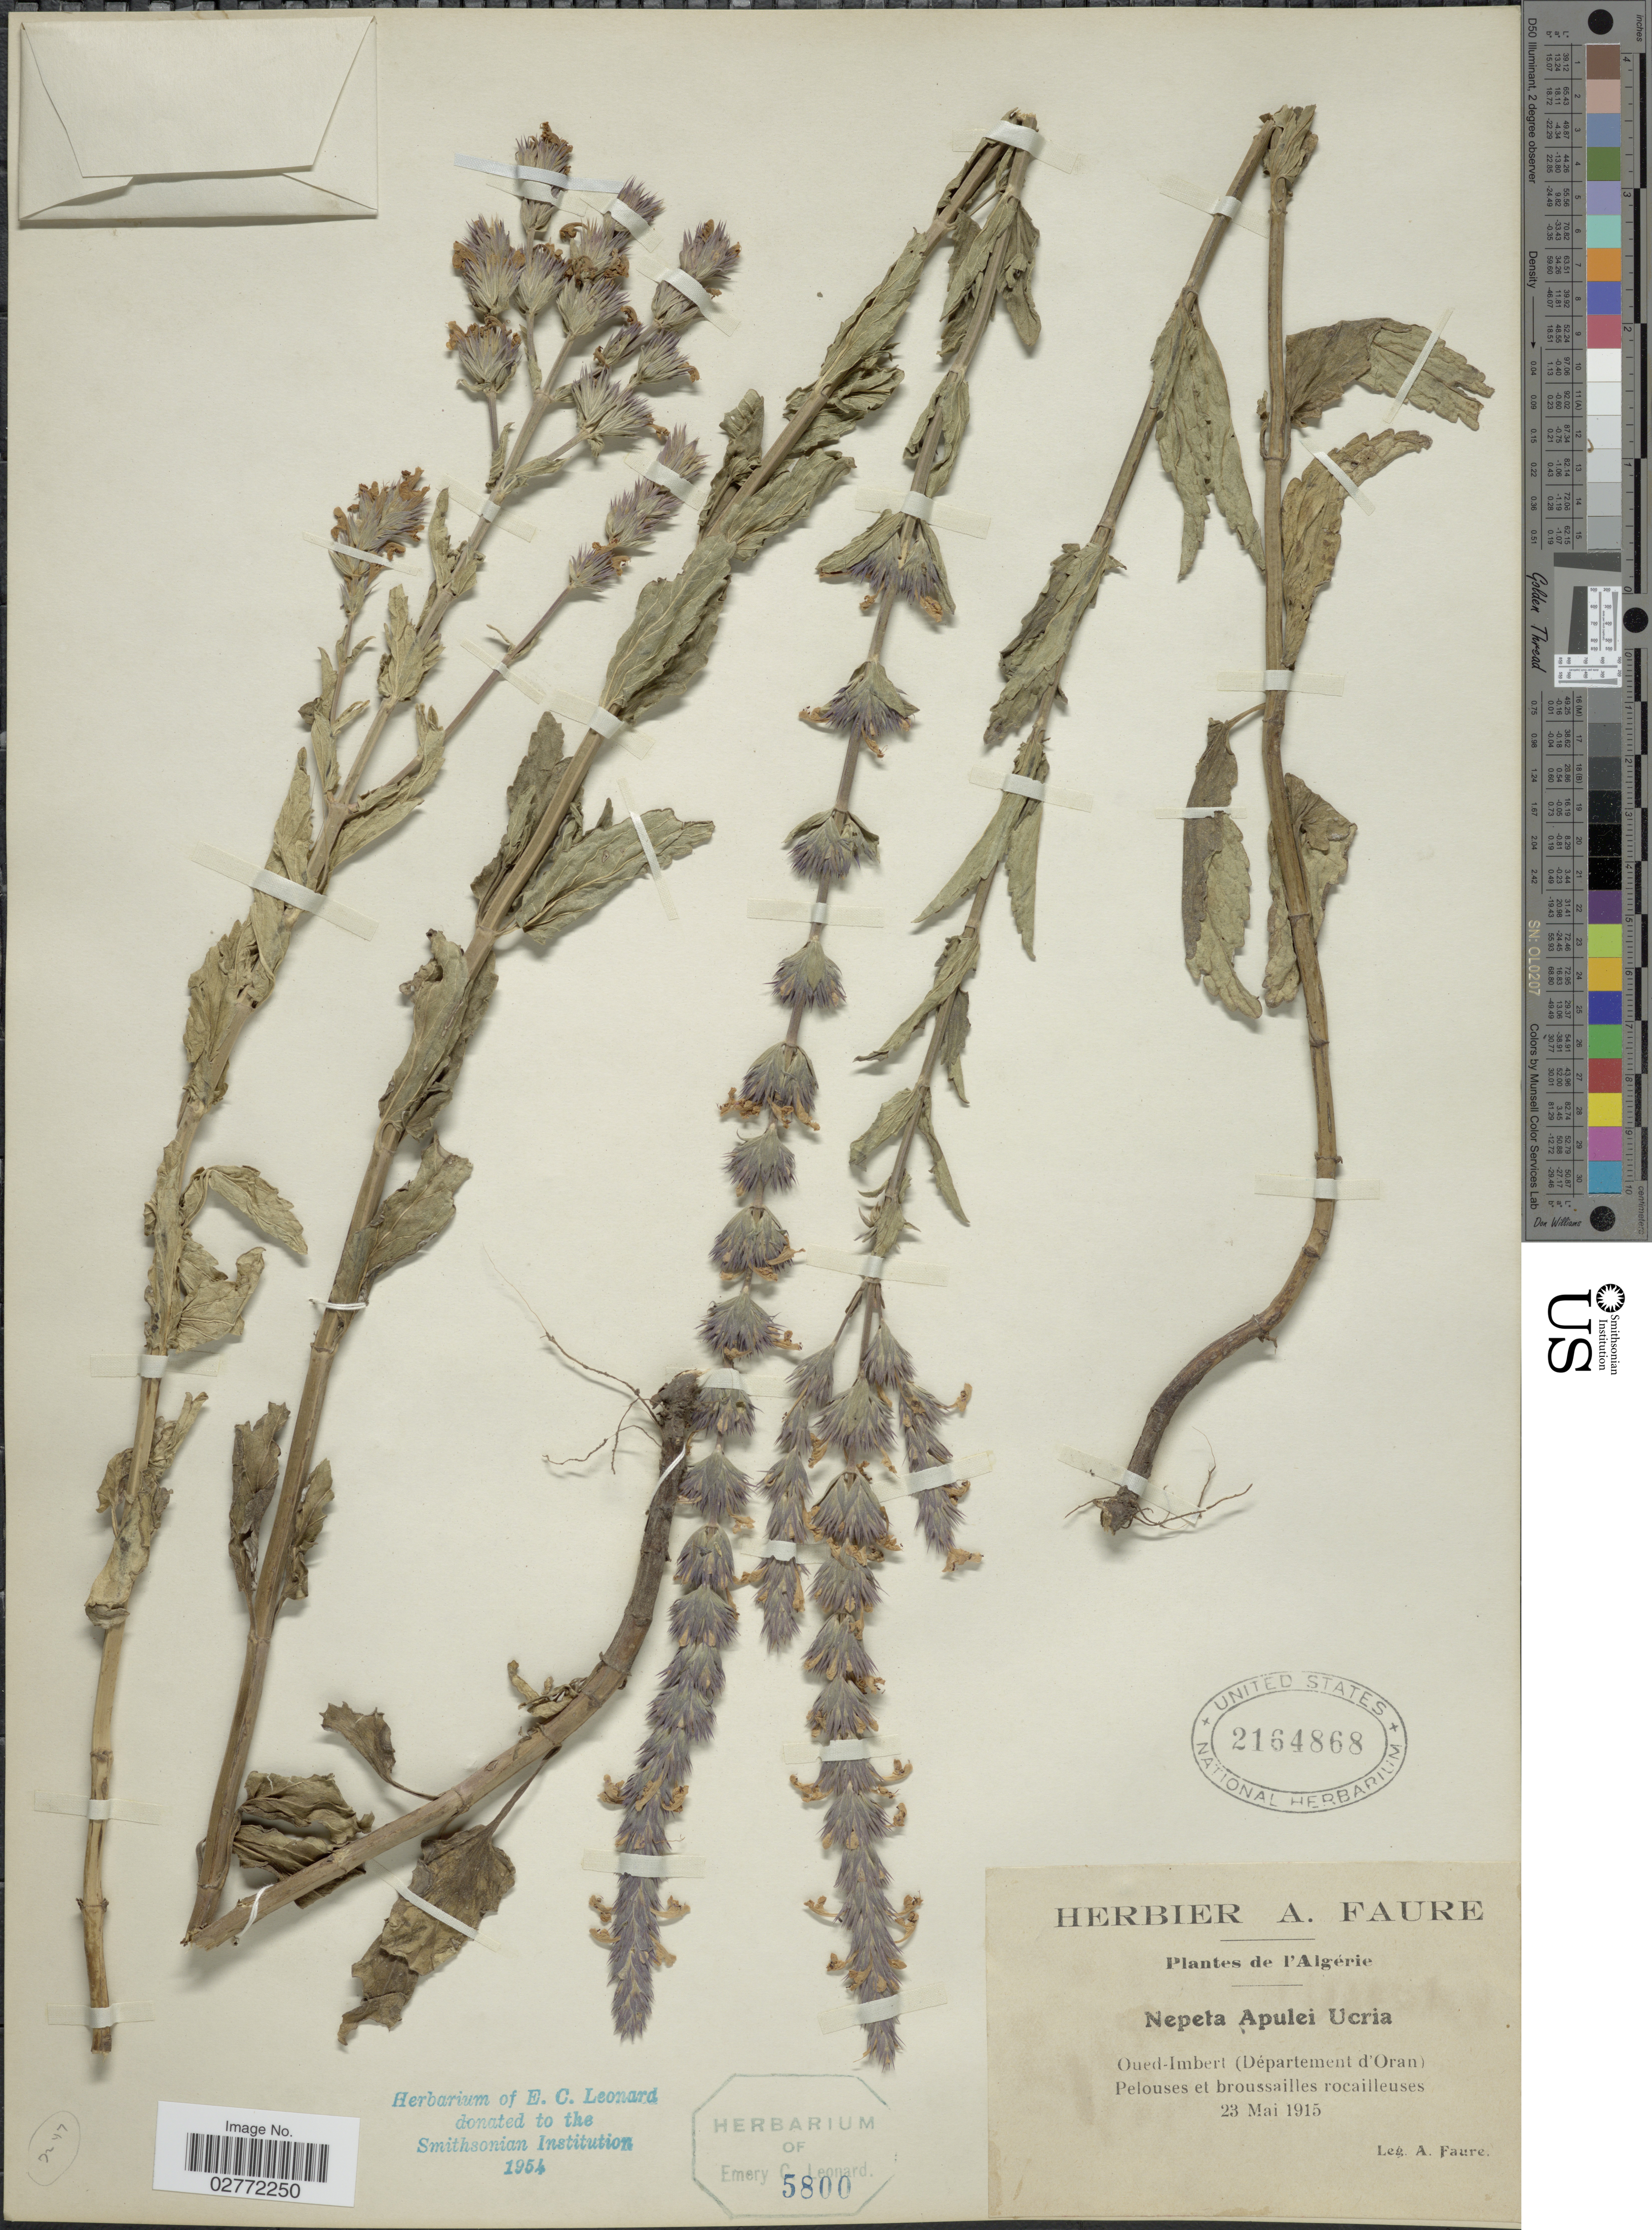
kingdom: Plantae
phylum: Tracheophyta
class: Magnoliopsida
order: Lamiales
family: Lamiaceae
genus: Nepeta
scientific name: Nepeta apuleji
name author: Ucria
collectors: A. Faure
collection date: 1915-05-23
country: Algeria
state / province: Oran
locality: Oued-Imbert (Départment d'Oran). Pelouses et broussailles rocailleuses.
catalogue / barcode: US 2164868